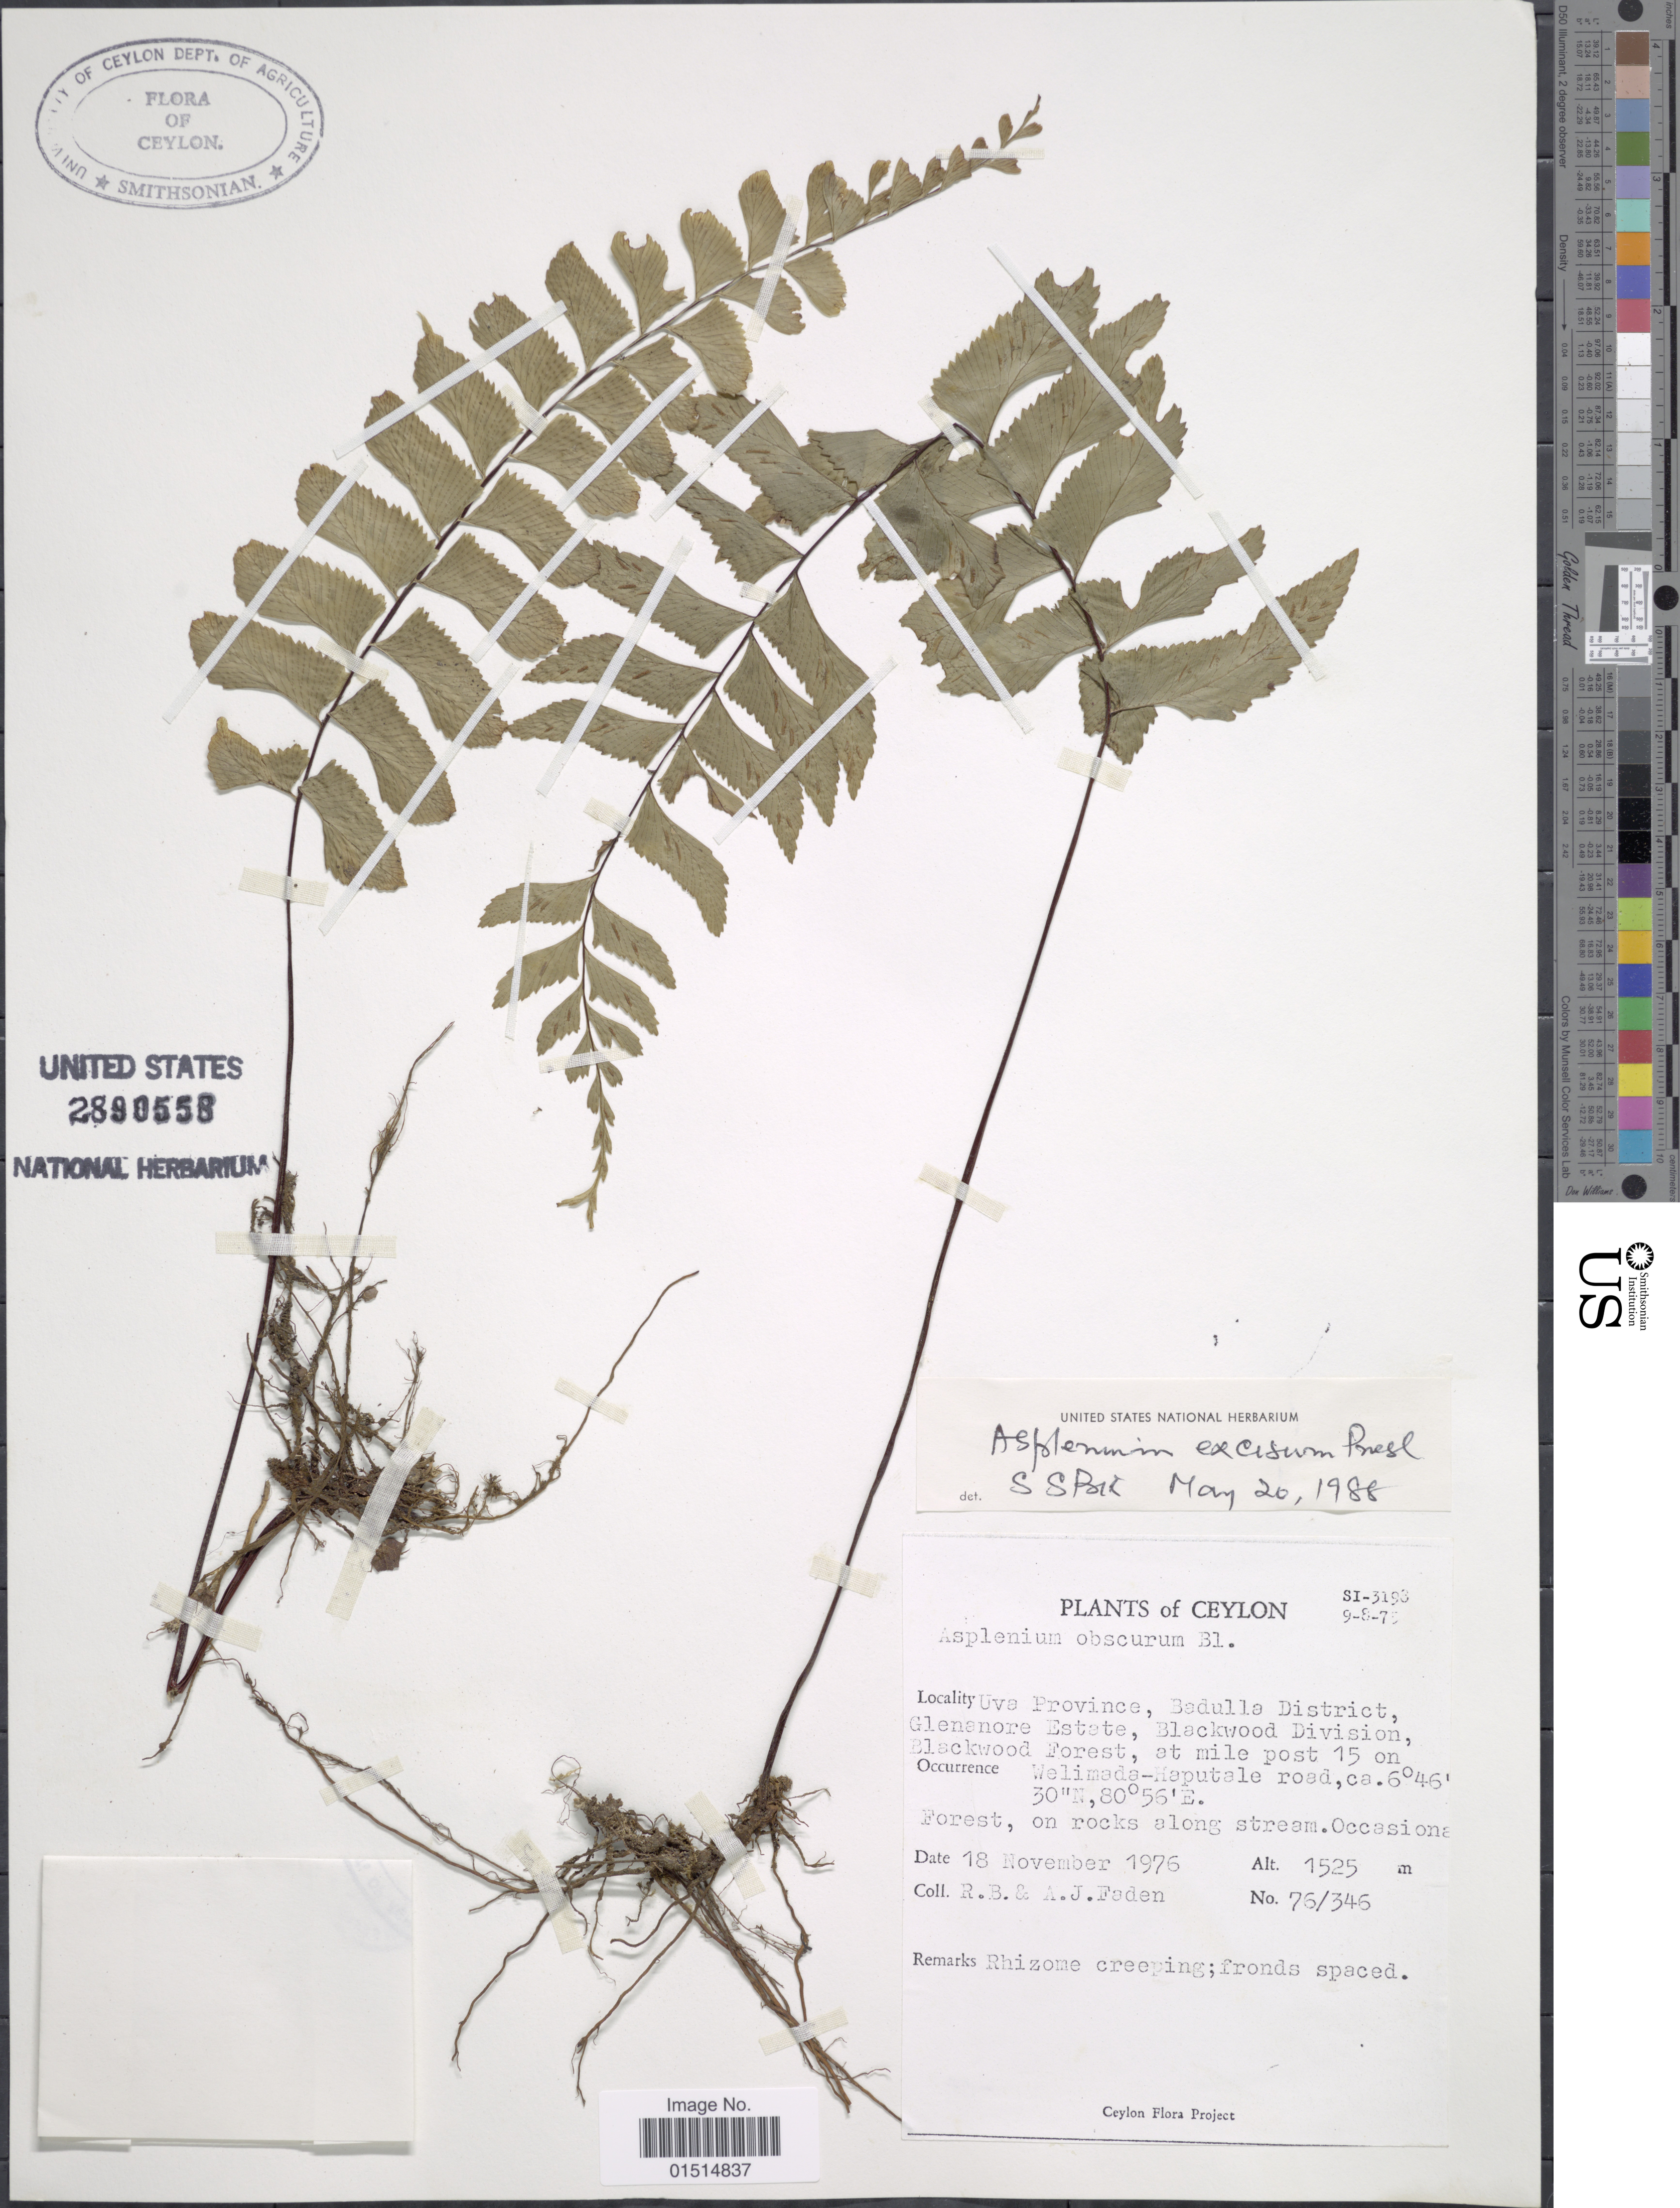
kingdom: Plantae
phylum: Tracheophyta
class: Polypodiopsida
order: Polypodiales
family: Aspleniaceae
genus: Hymenasplenium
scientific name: Hymenasplenium excisum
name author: C. Presl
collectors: R. B. Faden & A. J. Faden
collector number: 76/346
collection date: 1976-11-18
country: Sri Lanka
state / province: Uva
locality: Bedulla District, Glenanore Estate, Blackwood Division, Blackwood Forest, at mile post 15 on Welimada-Haputale road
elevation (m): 1525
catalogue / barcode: US 2890558